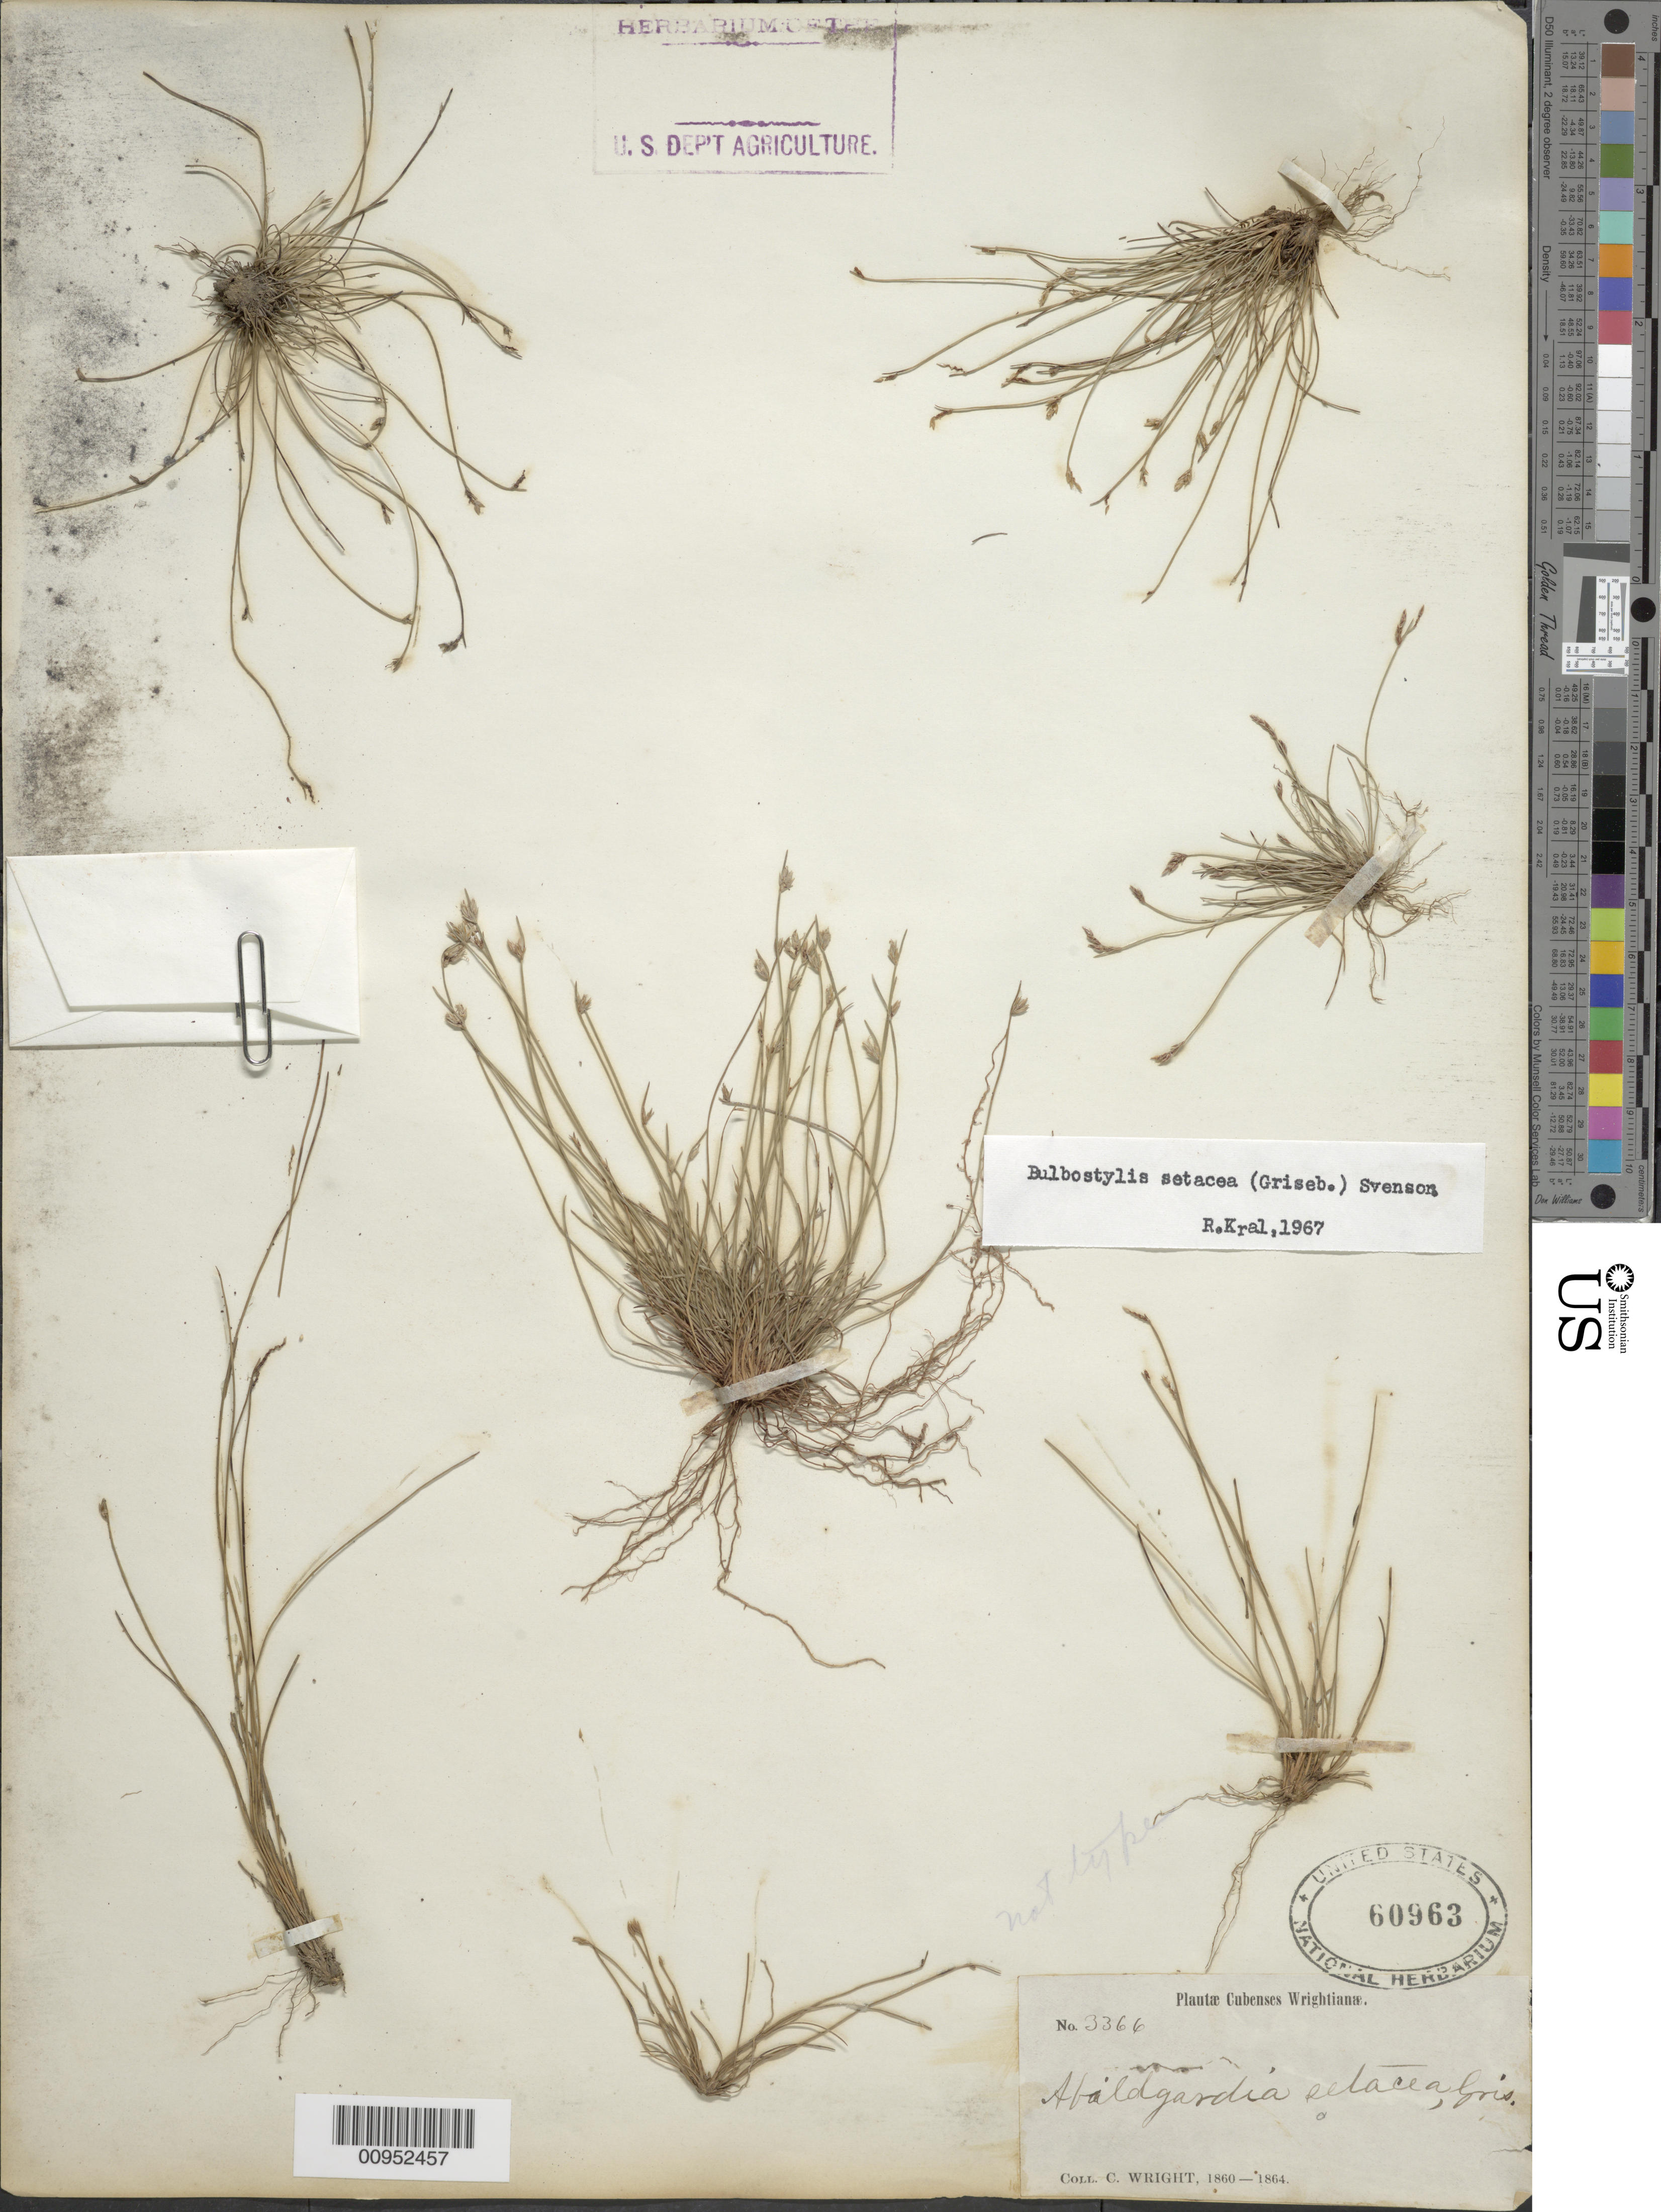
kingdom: Plantae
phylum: Tracheophyta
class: Liliopsida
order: Poales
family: Cyperaceae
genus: Bulbostylis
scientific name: Bulbostylis setacea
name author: (Griseb.) Svenson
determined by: Kral, Robert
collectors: C. Wright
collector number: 3366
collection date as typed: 1860 to -- --- 1864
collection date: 1860/1864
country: Cuba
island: Cuba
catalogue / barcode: US 60963